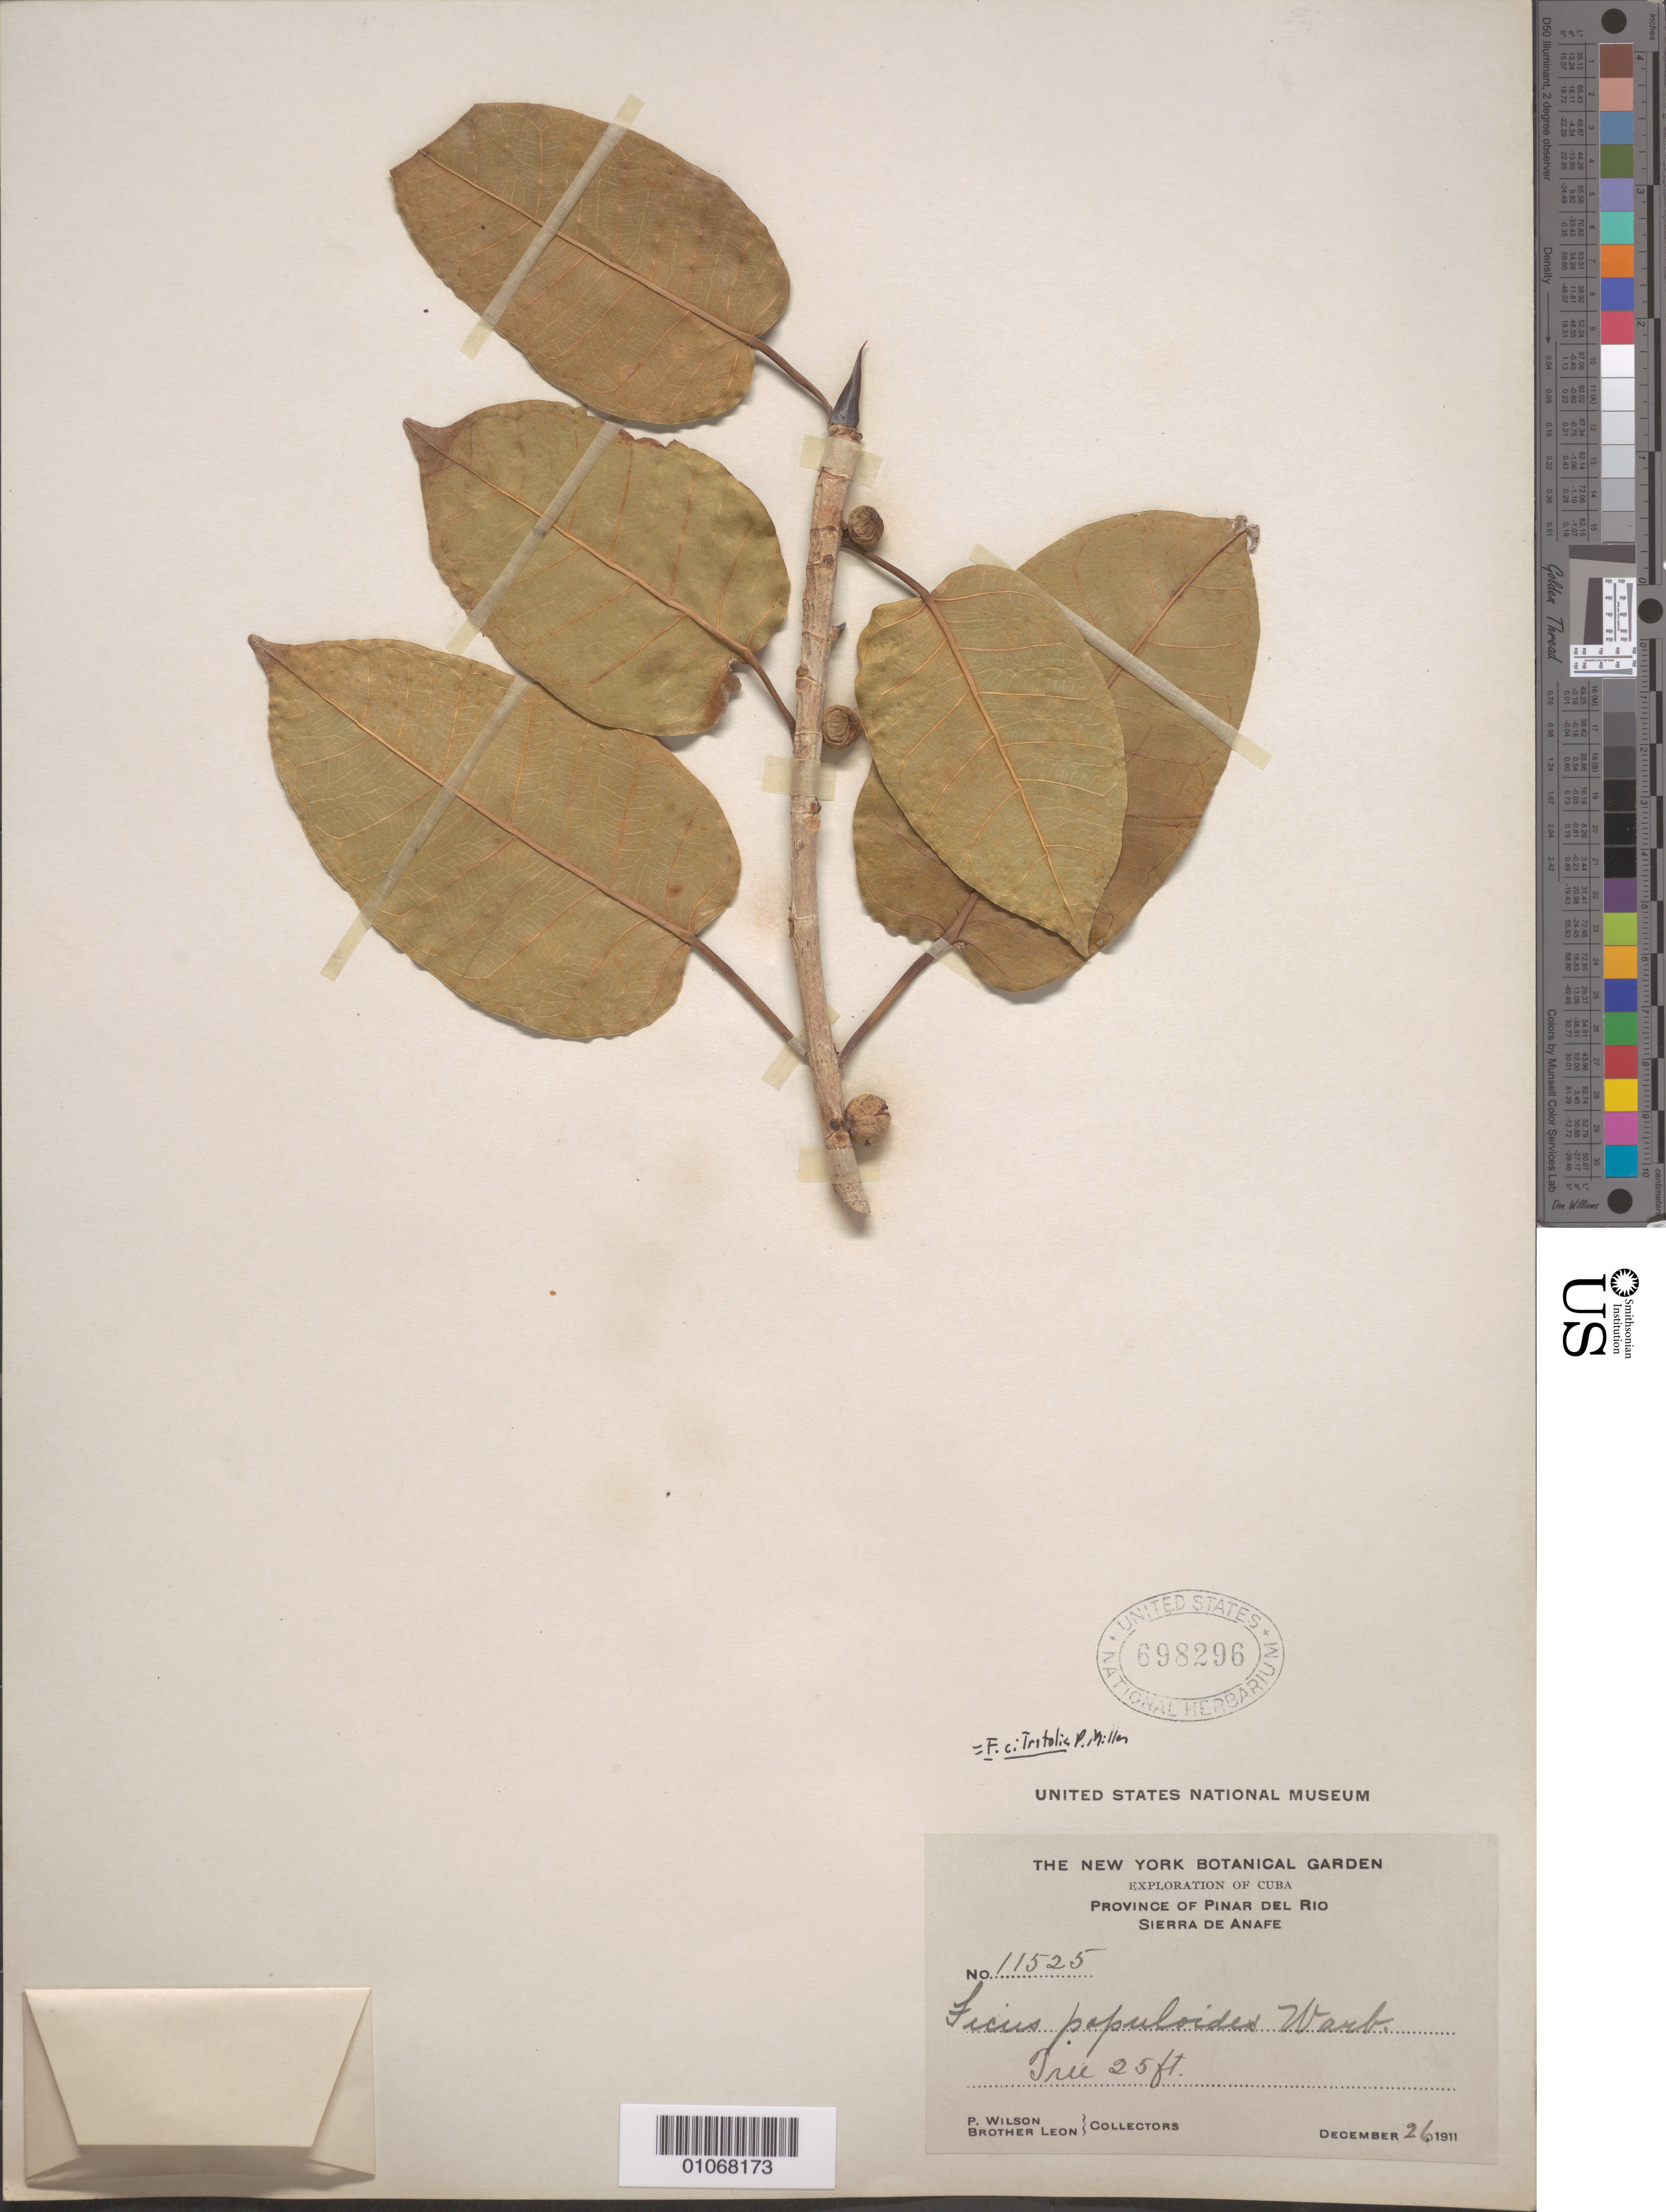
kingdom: Plantae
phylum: Tracheophyta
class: Magnoliopsida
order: Rosales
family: Moraceae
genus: Ficus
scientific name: Ficus citrifolia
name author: Mill.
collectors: P. Wilson & Bro. León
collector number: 11525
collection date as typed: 26 Dec 1911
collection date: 1911-12-26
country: Cuba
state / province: Pinar del Rio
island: Cuba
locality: Sierra de Anafe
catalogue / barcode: US 698296